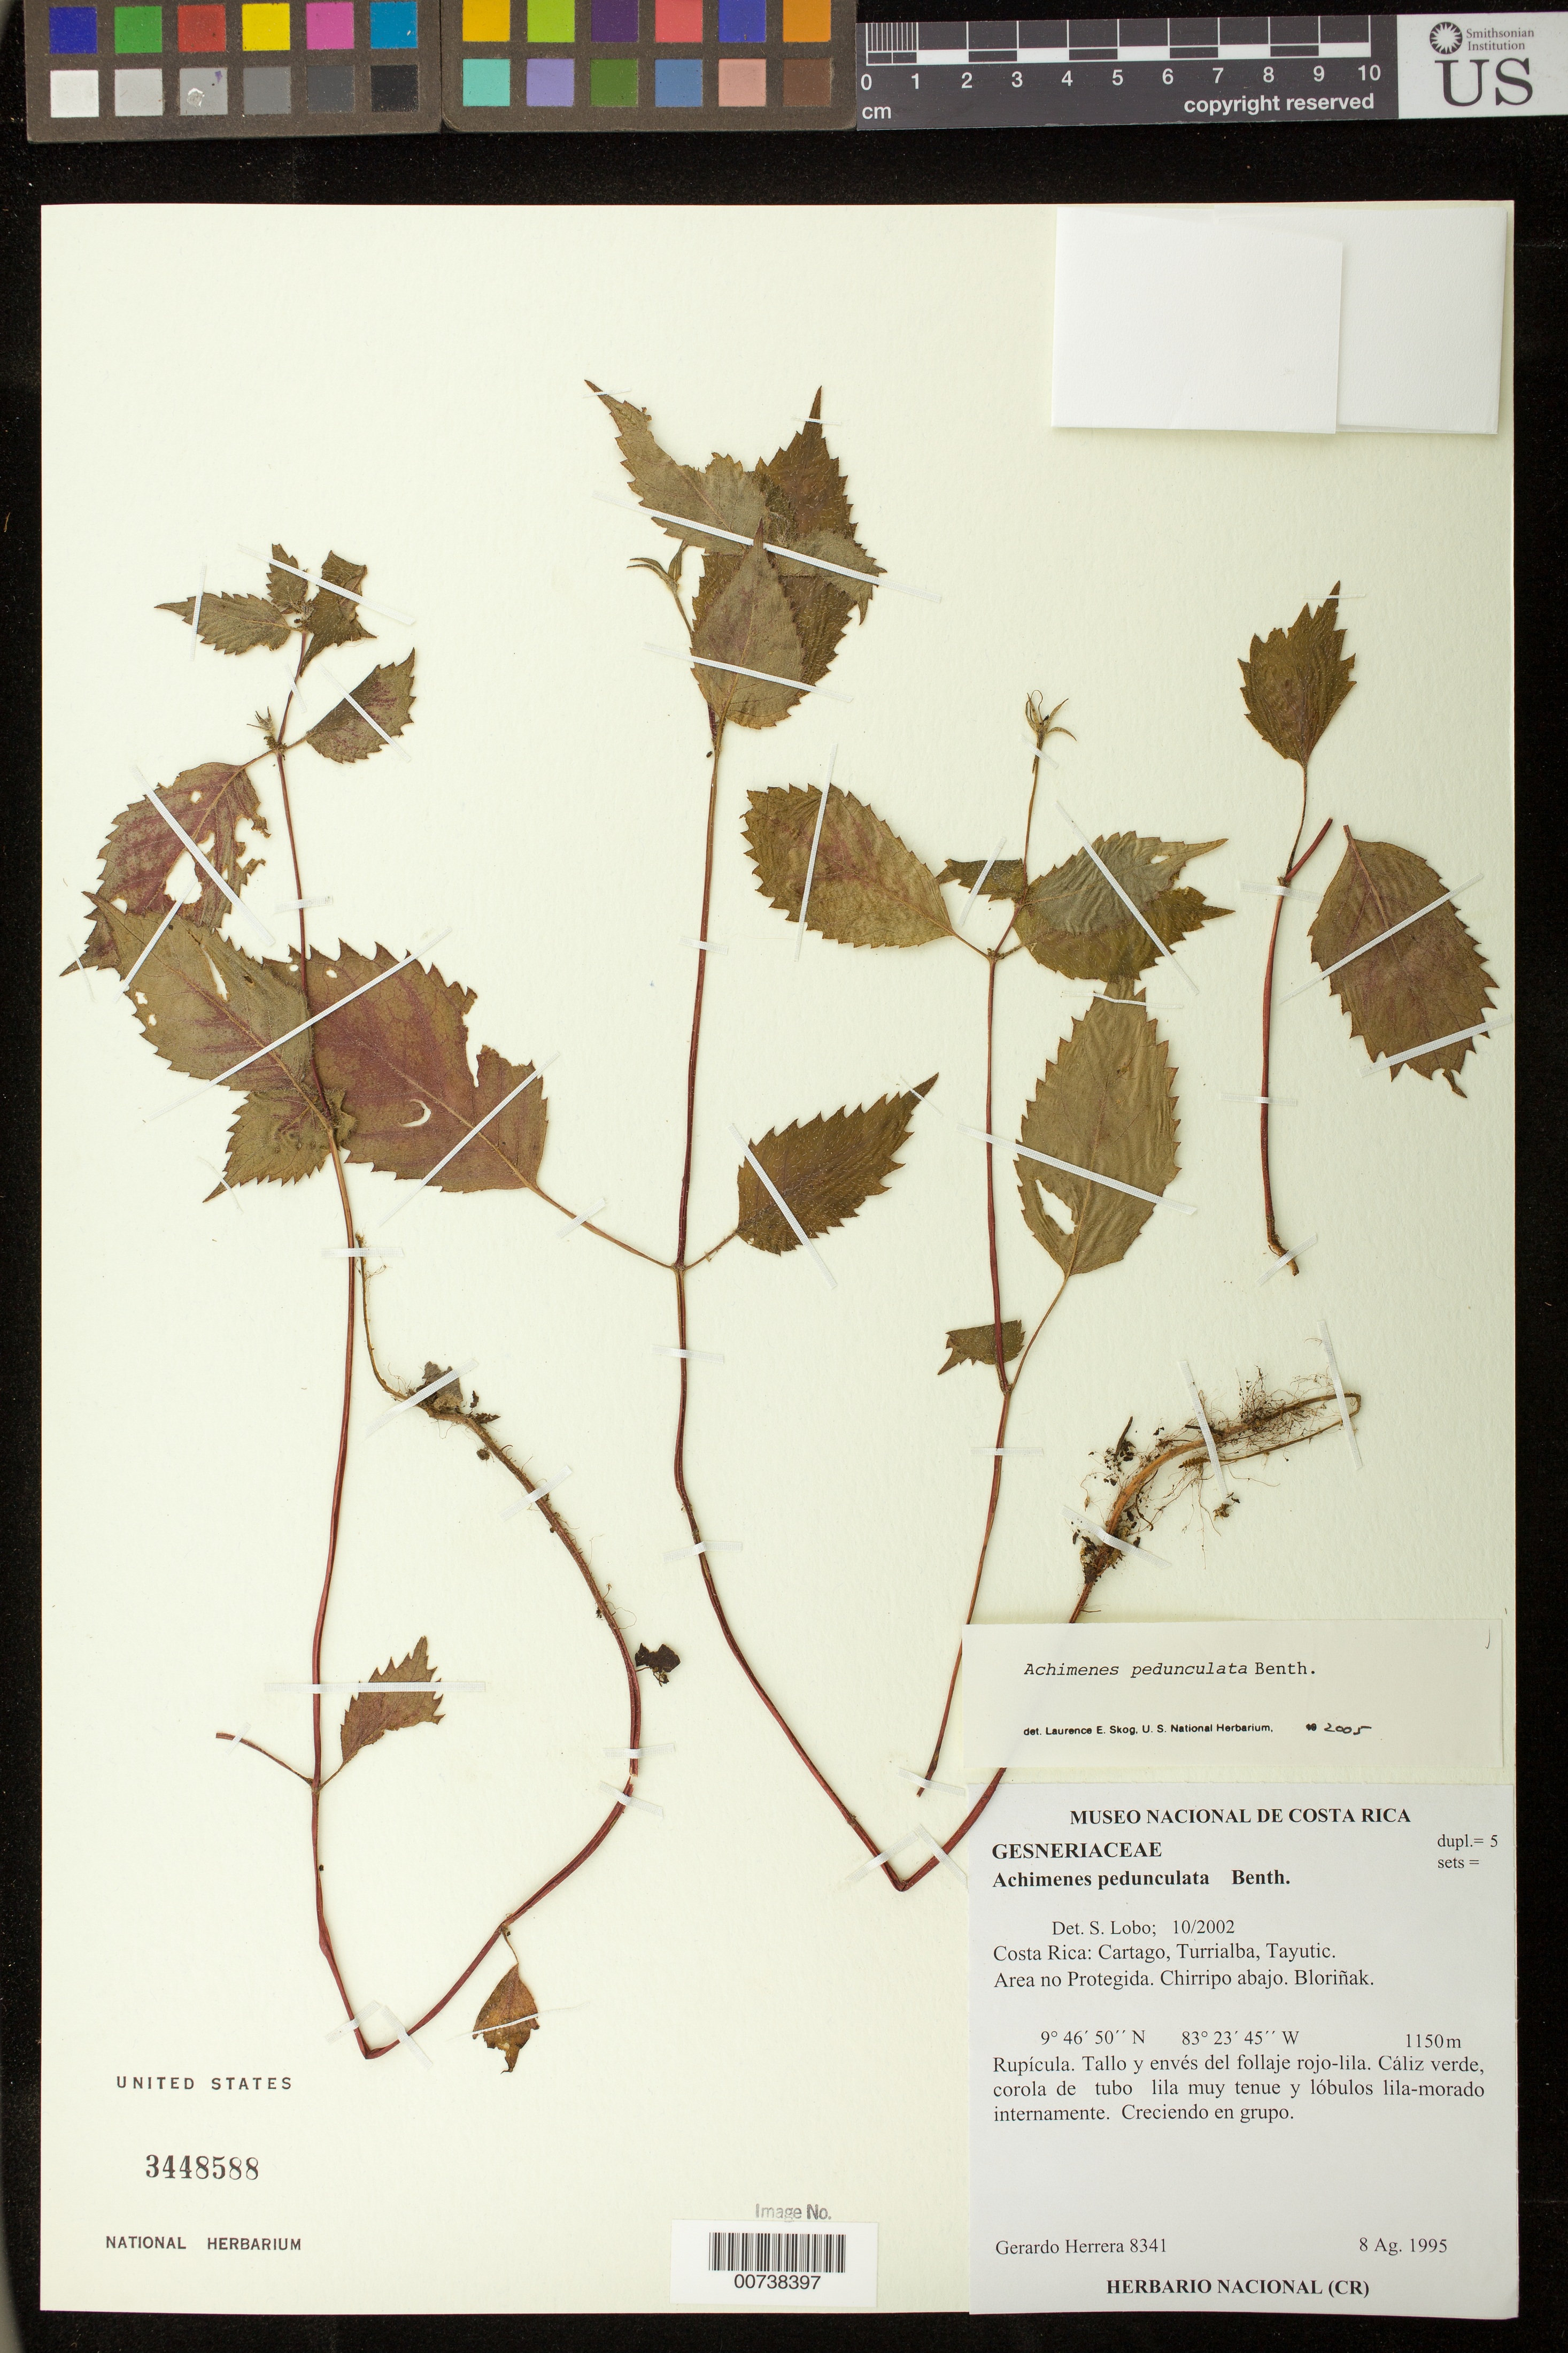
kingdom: Plantae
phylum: Tracheophyta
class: Magnoliopsida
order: Lamiales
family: Gesneriaceae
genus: Achimenes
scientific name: Achimenes pedunculata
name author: Benth.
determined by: Skog, Laurence E.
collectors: G. Herrera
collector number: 8341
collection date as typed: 08 Aug 1995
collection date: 1995-08-08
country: Costa Rica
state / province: Cartago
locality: Cartago, Turrialba, Tayutic. Area no Protegida. Chirripo abajo. Bloriñak.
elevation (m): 1150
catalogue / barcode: US 3448588